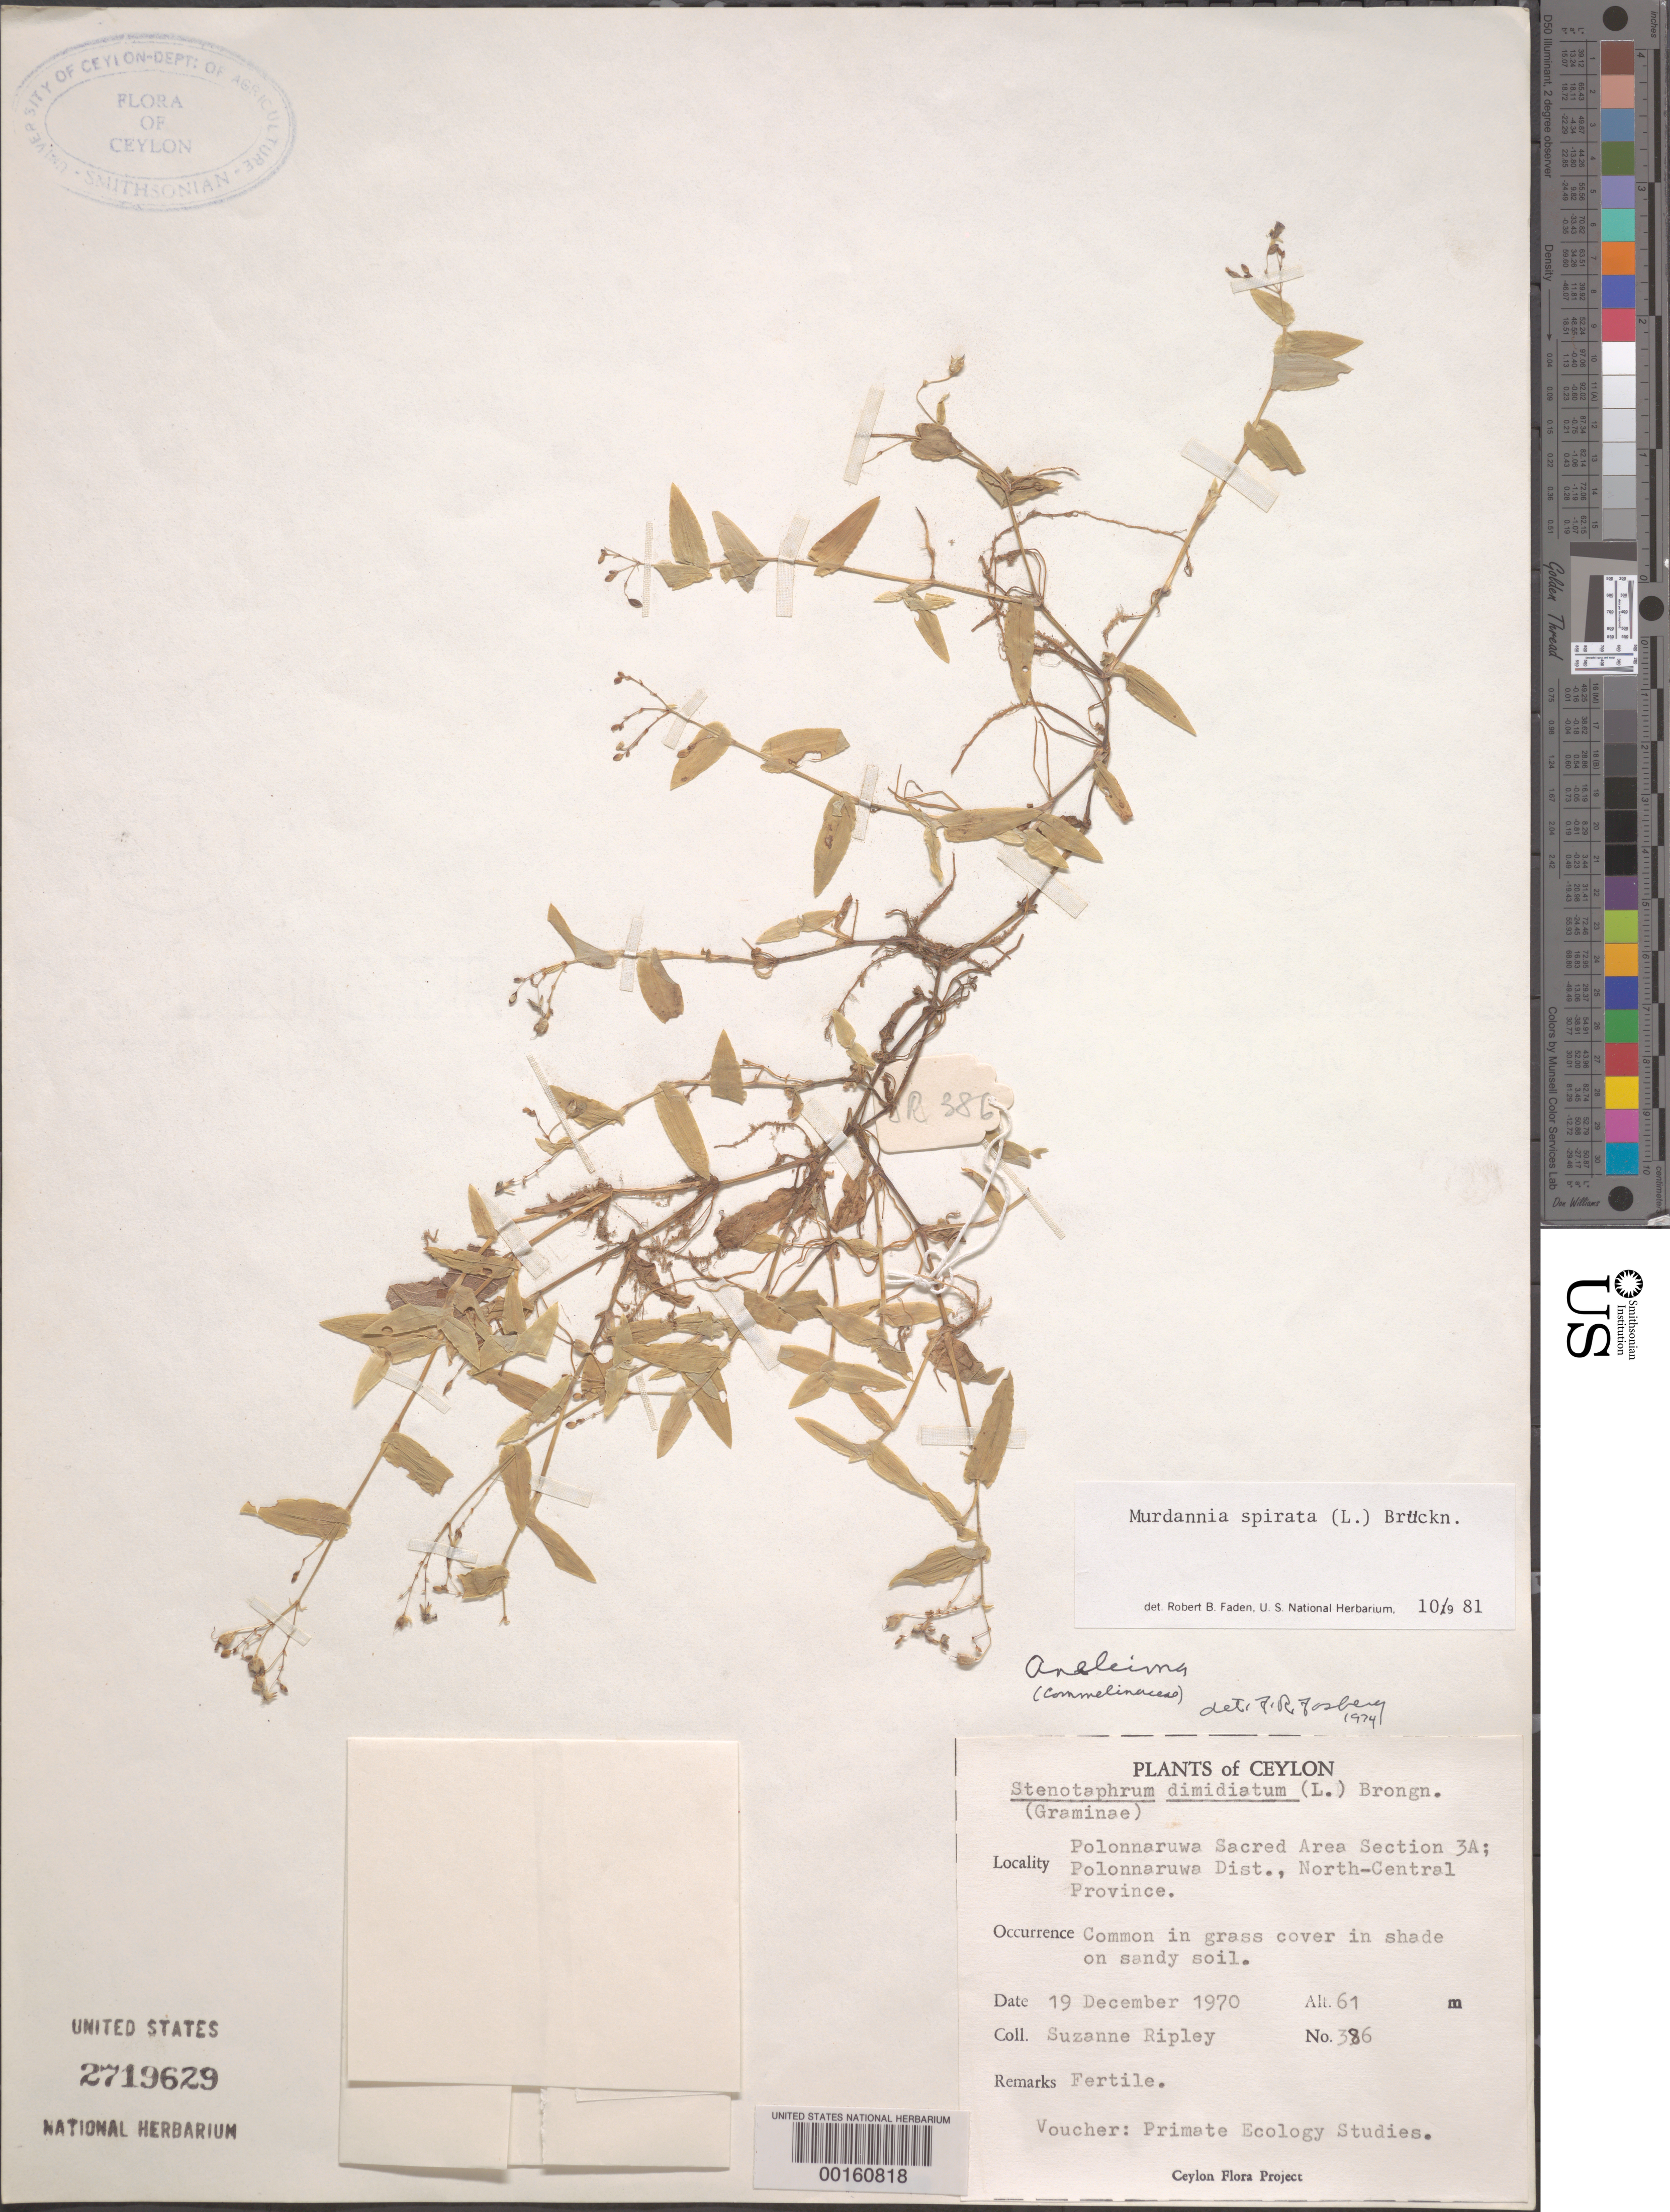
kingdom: Plantae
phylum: Tracheophyta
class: Liliopsida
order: Commelinales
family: Commelinaceae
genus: Murdannia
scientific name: Murdannia spirata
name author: (L.) G. Brückn.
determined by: Faden, Robert B., (US), Smithsonian Institution - National Museum of Natural History (UNITED STATES)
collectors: S. Ripley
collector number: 386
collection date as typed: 19 Dec 1970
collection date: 1970-12-19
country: Sri Lanka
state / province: North Central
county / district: Polonnaruwa Dist.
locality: Polonnaruwa sacred area section 3a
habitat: Grass cover in shade; sandy soil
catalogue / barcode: US 2719629